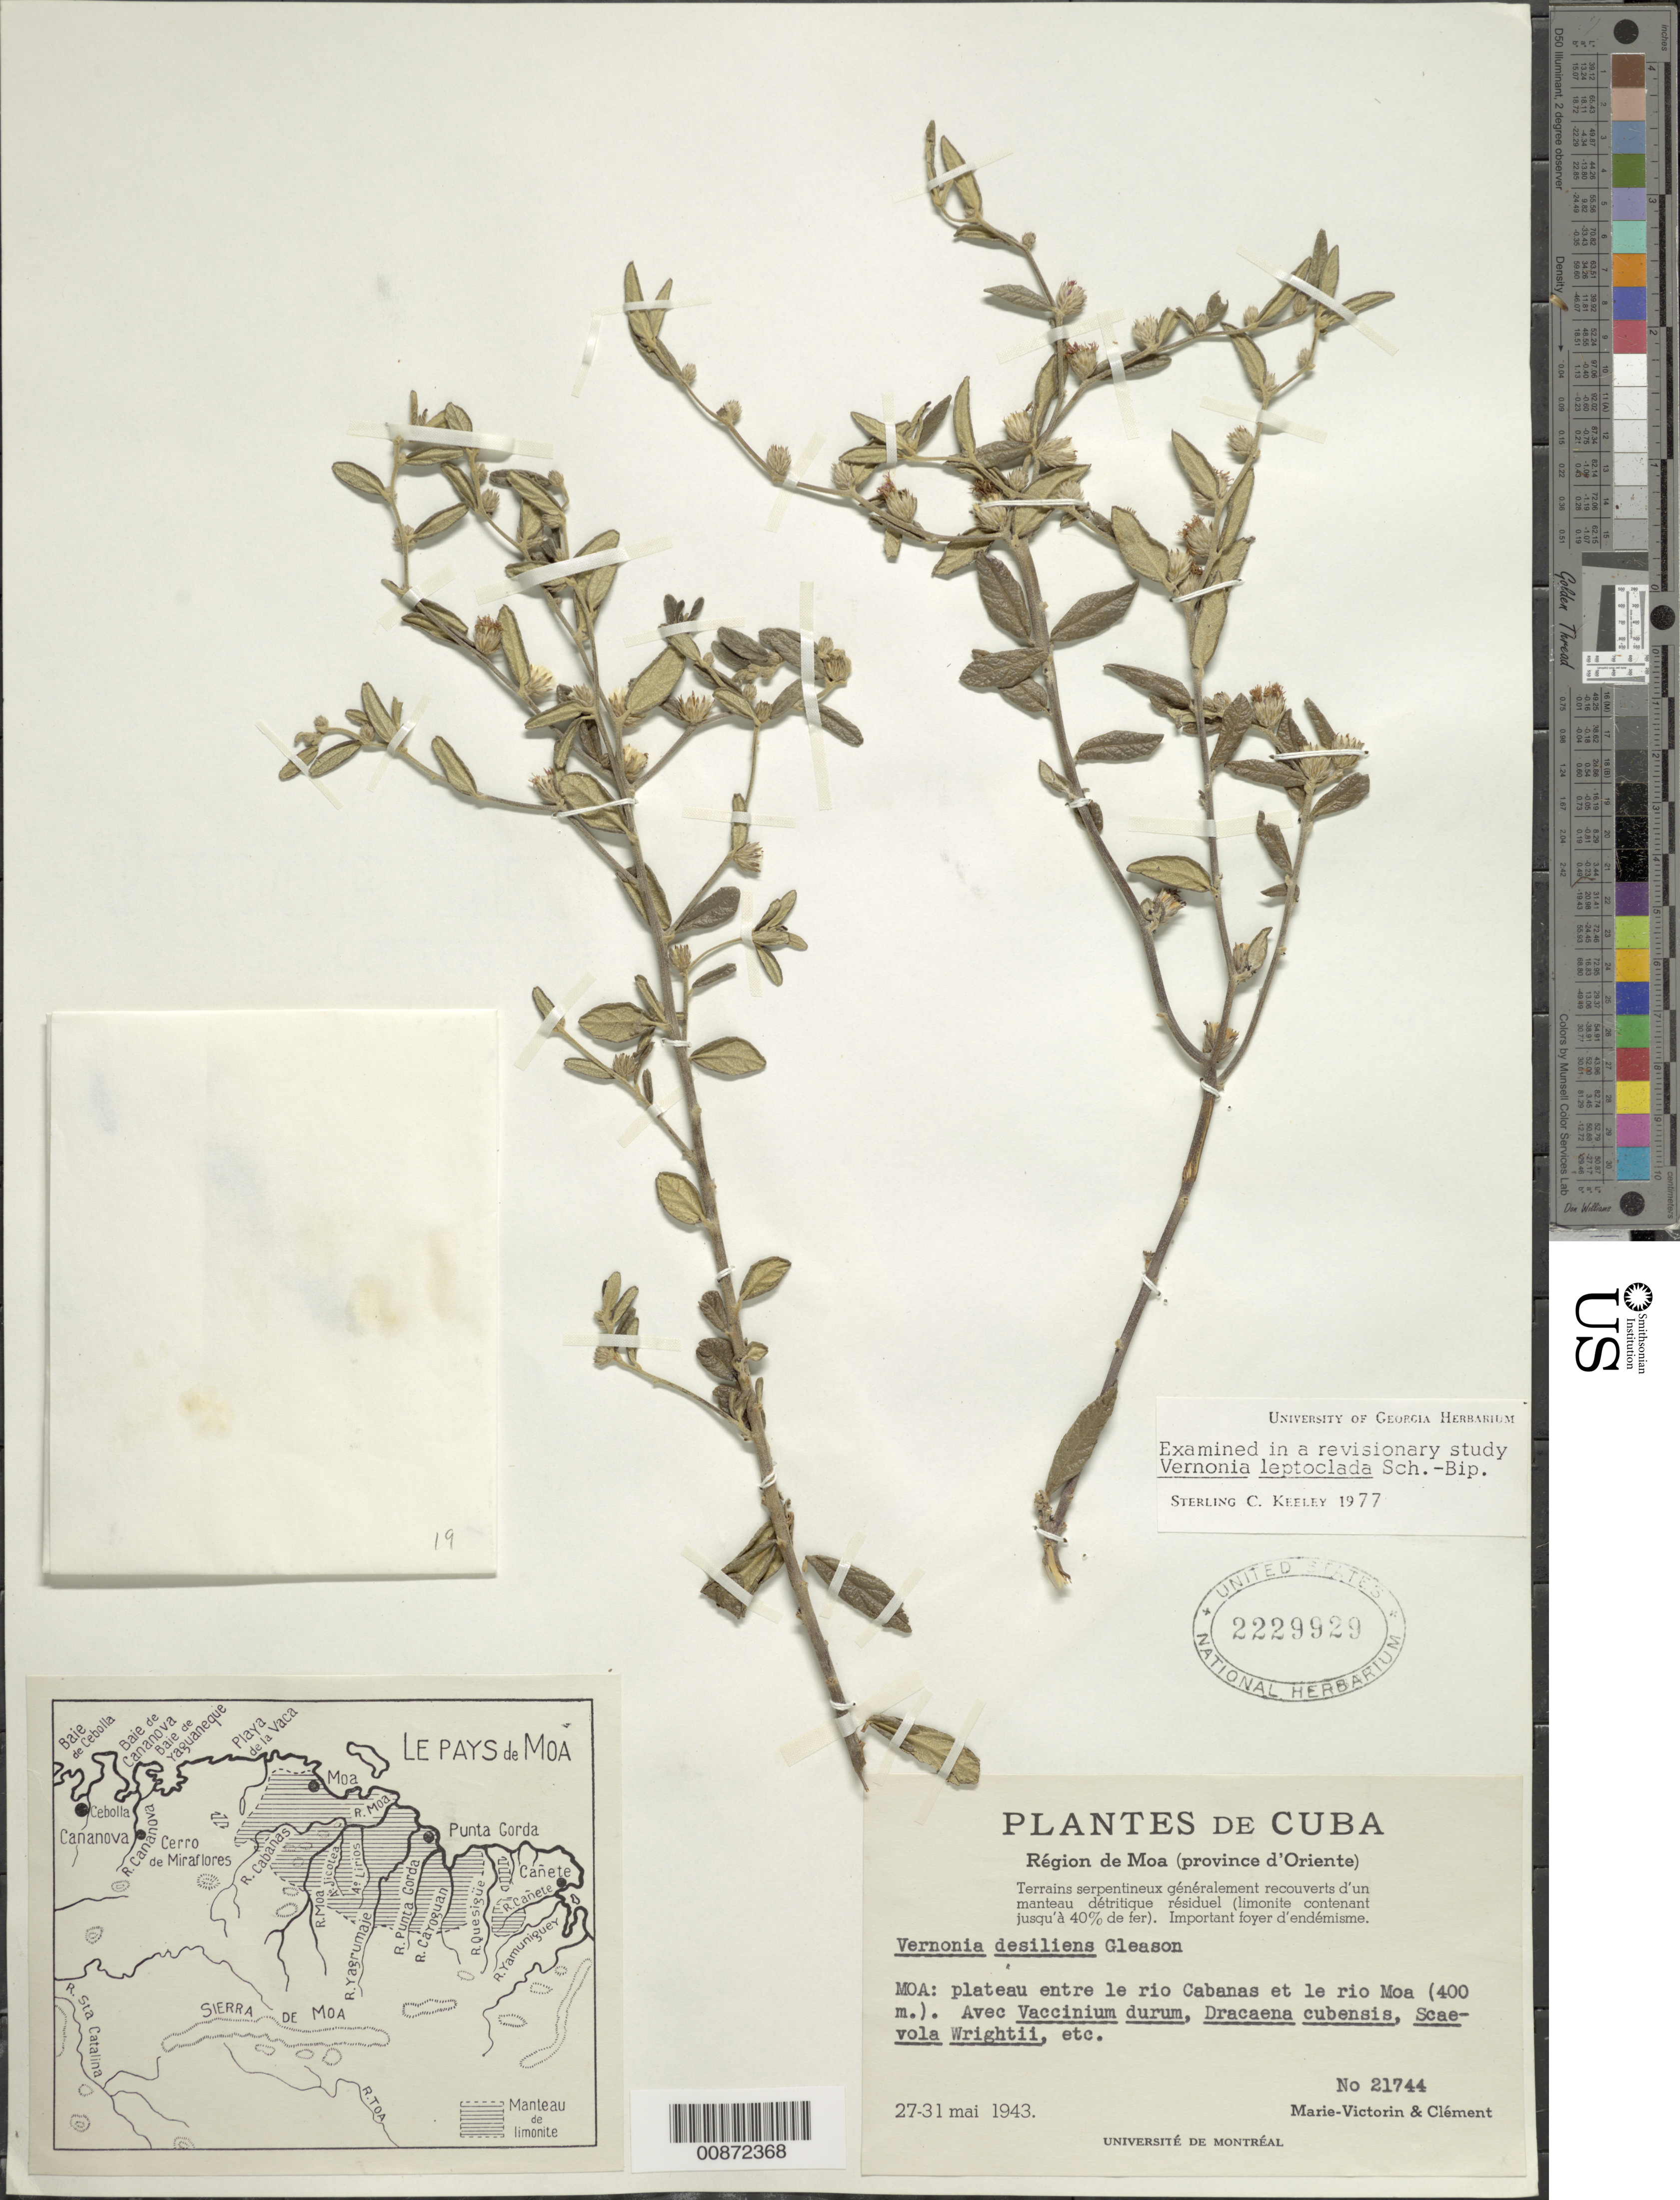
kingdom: Plantae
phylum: Tracheophyta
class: Magnoliopsida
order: Asterales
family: Asteraceae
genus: Lepidaploa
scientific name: Lepidaploa leptoclada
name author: (Sch. Bip.) H. Rob.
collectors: Fr. Marie-Victorin & Bro. Clemente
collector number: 21744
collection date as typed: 27 May 1943 to 31 May 1943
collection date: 1943-05-27/1943-05-31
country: Cuba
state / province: Oriente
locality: Moa: Plateau entre le rio Cabanas et le rio Moa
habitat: Plateau between 2 rivers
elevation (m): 400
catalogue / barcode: US 2229929